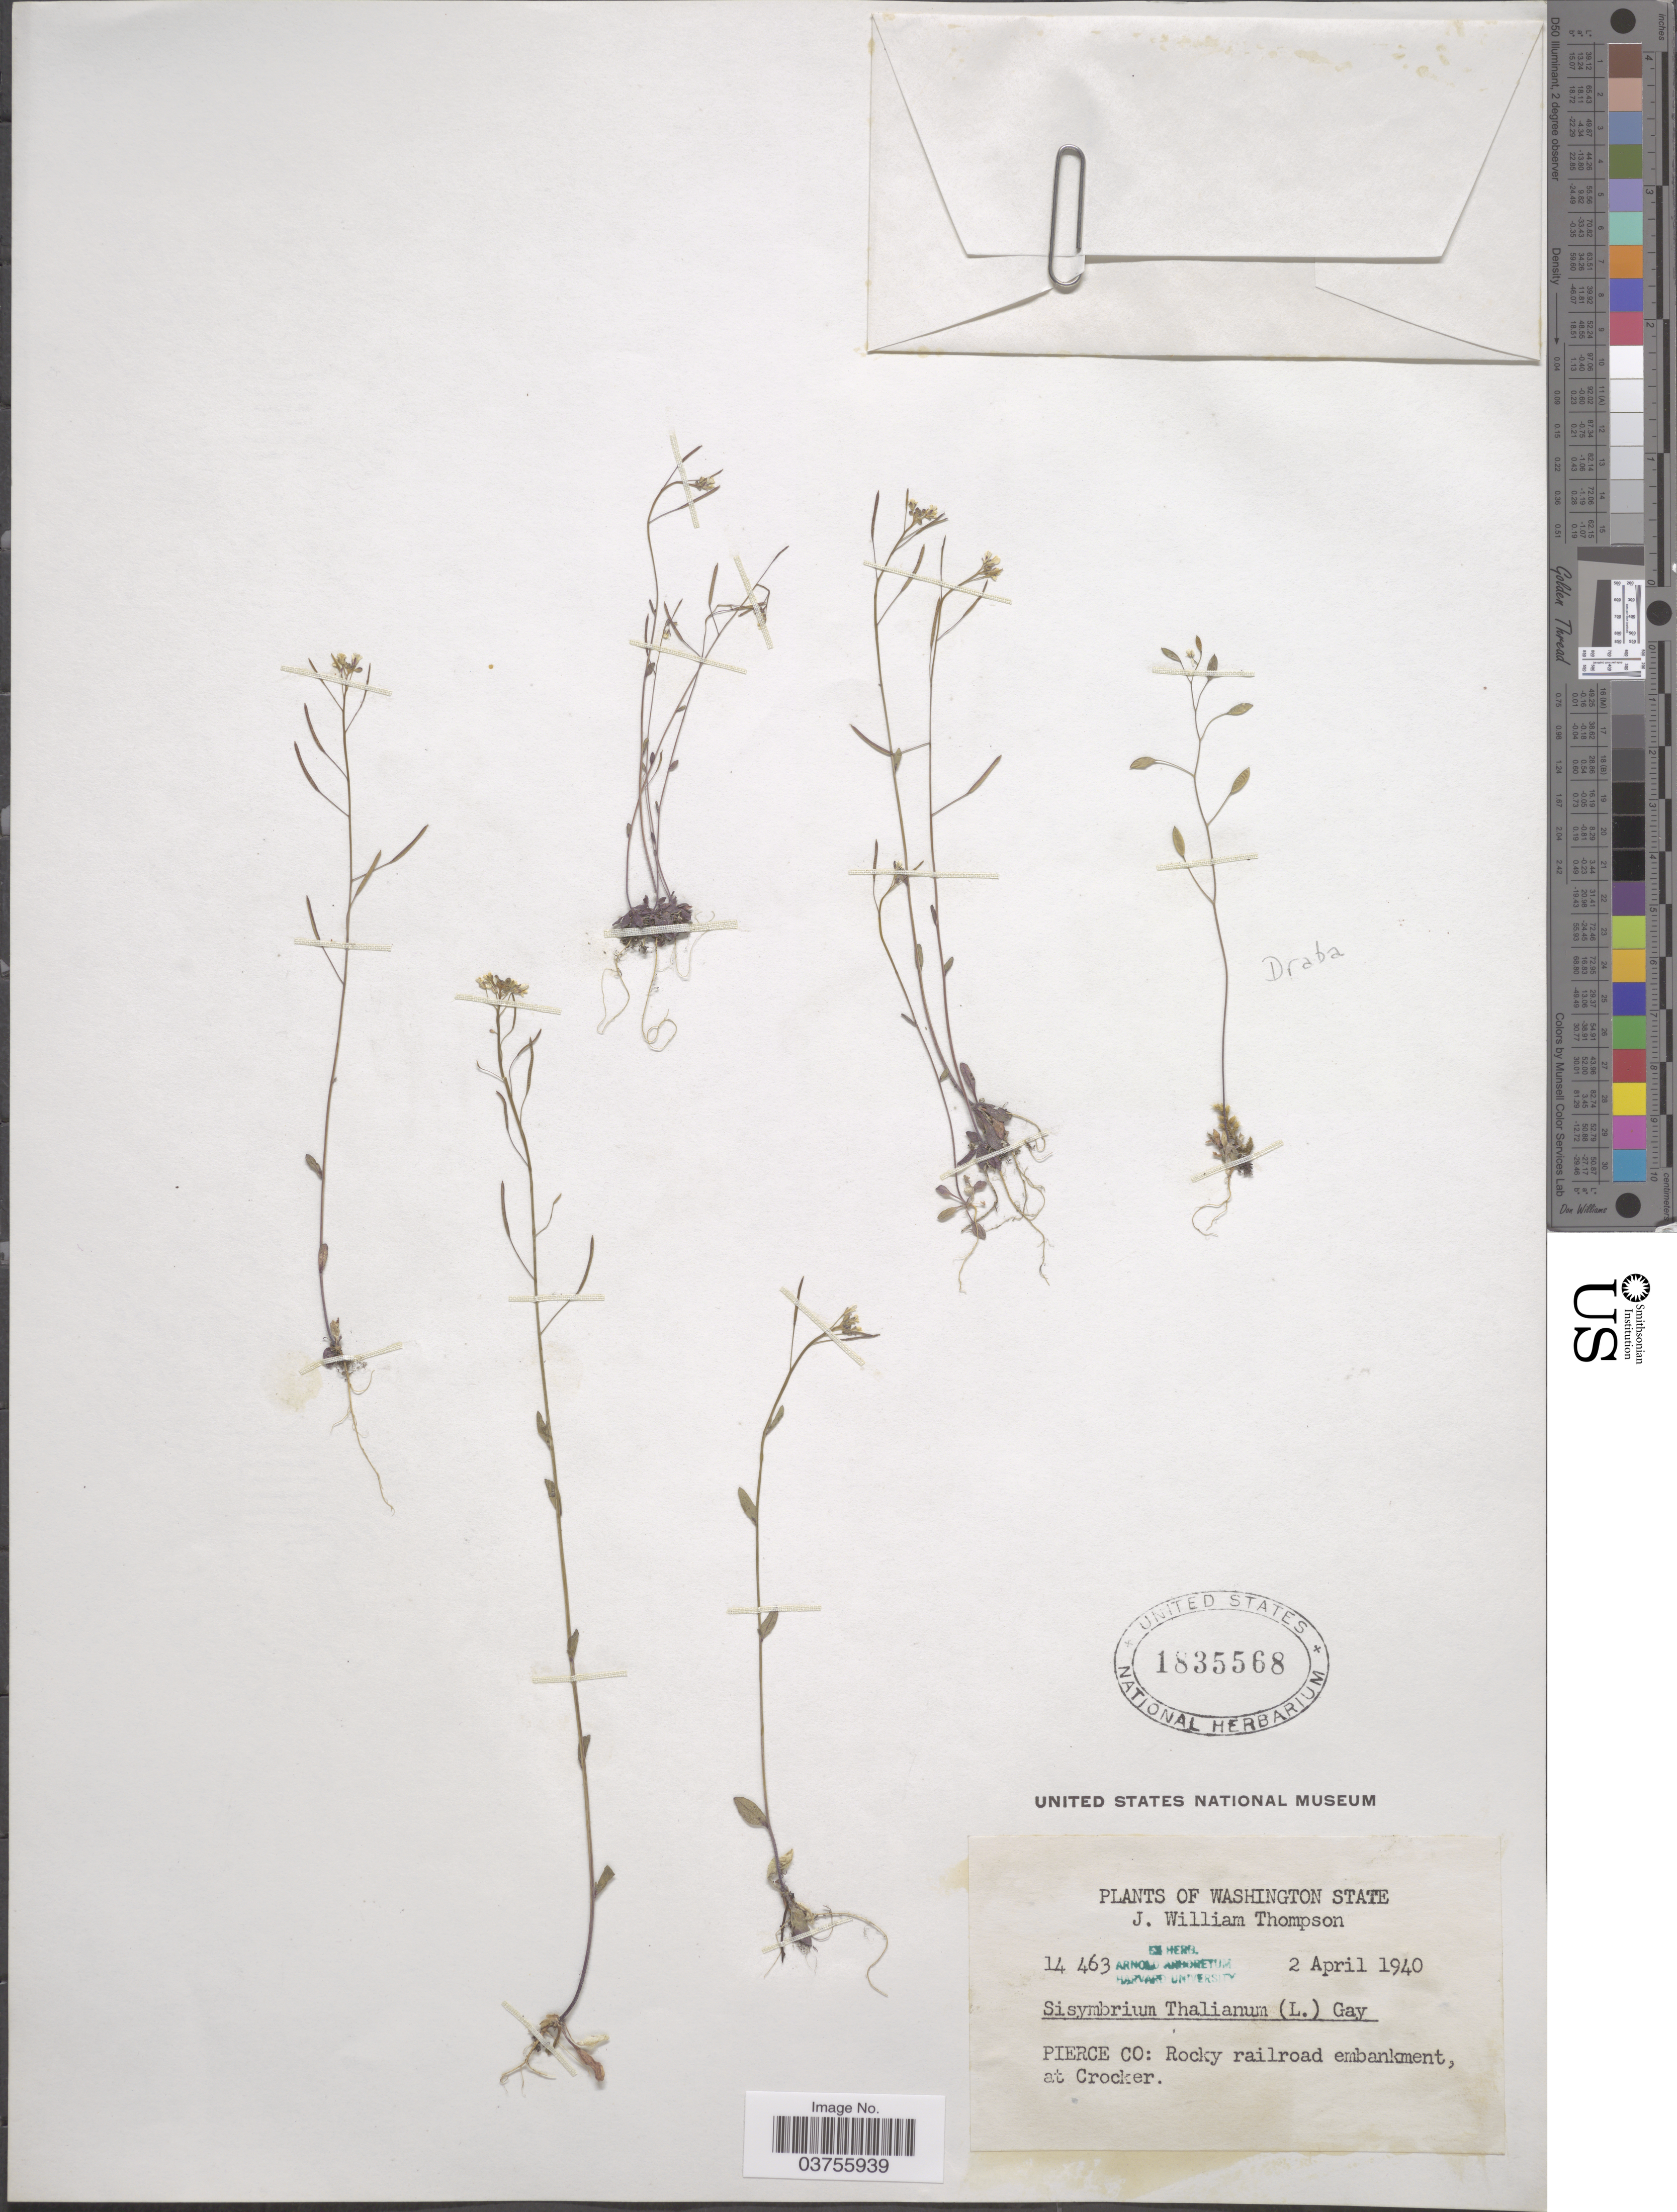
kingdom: Plantae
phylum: Tracheophyta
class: Magnoliopsida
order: Brassicales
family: Brassicaceae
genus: Arabidopsis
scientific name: Arabidopsis thaliana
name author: (L.) Heynh.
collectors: J. W. Thompson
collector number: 14463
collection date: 1940-04-02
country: United States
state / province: Washington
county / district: Pierce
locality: Pierce Co: Rocky railroad embankment, at Crocker.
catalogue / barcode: US 1835568